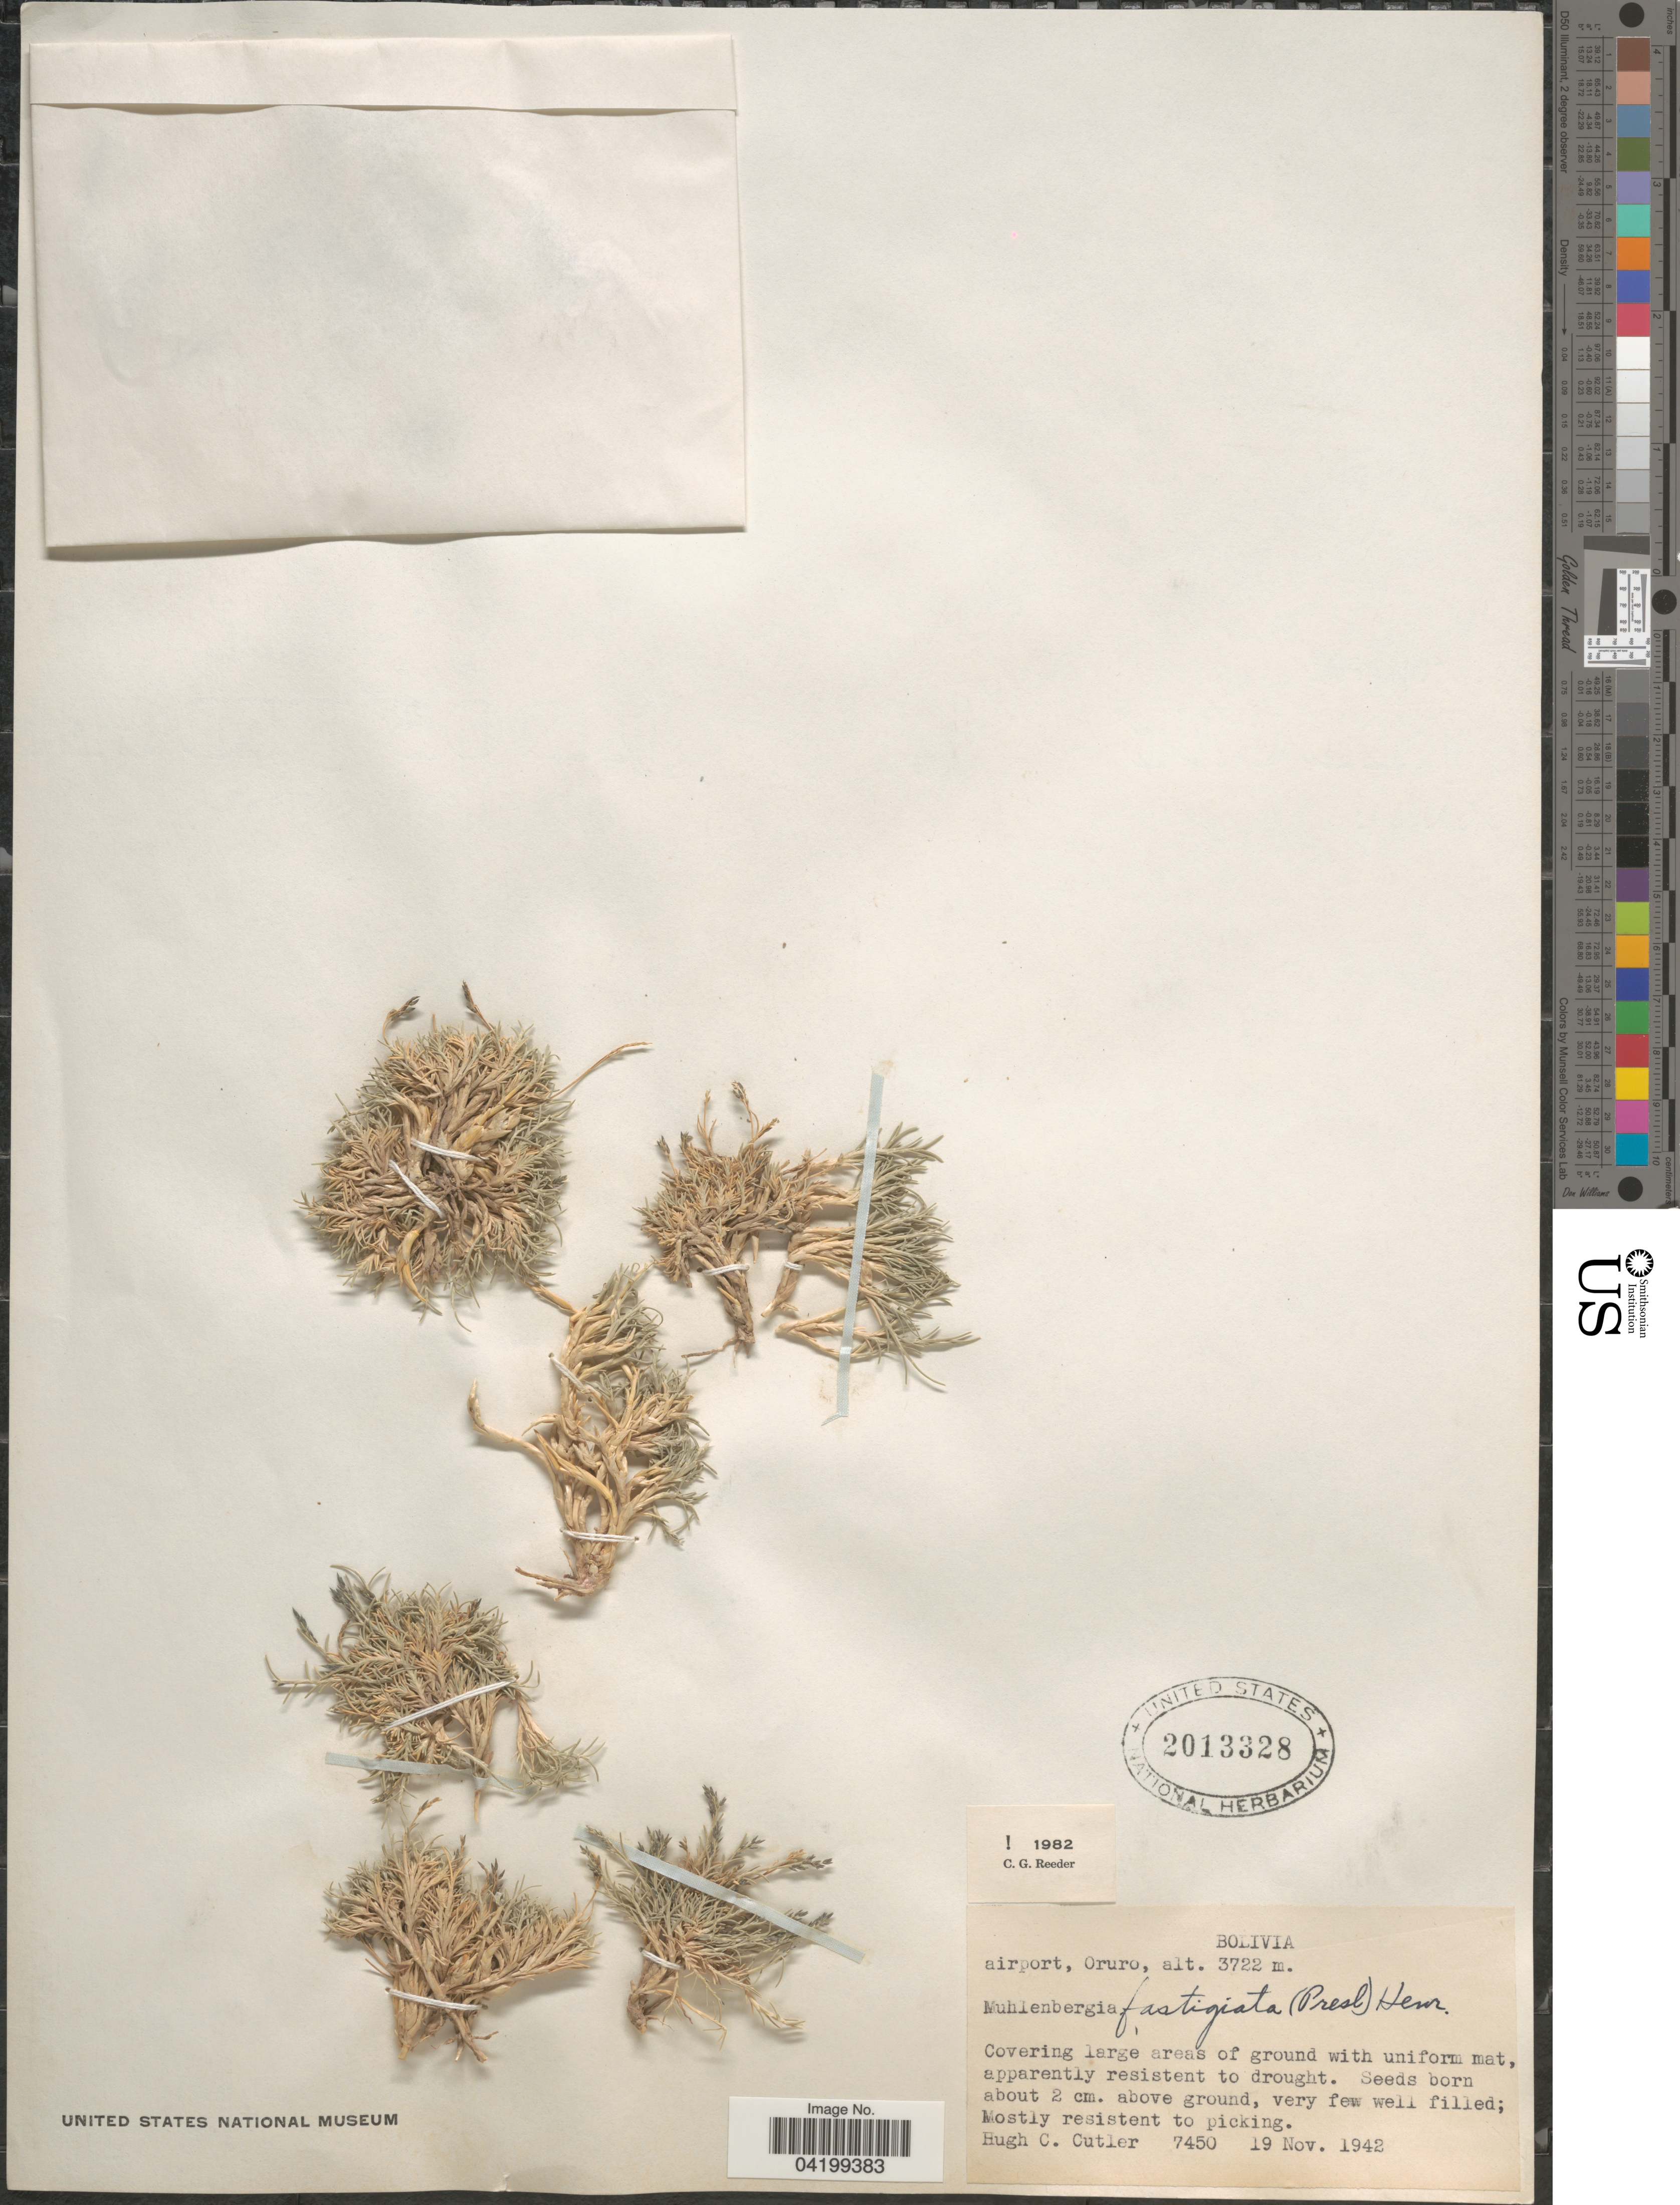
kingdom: Plantae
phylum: Tracheophyta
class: Liliopsida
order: Poales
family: Poaceae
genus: Muhlenbergia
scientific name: Muhlenbergia fastigiata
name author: (J. Presl) Henr.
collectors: H. C. Cutler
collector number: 7450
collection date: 1942-11-19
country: Bolivia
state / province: Oruro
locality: Airport.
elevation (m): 3722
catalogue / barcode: US 2013328